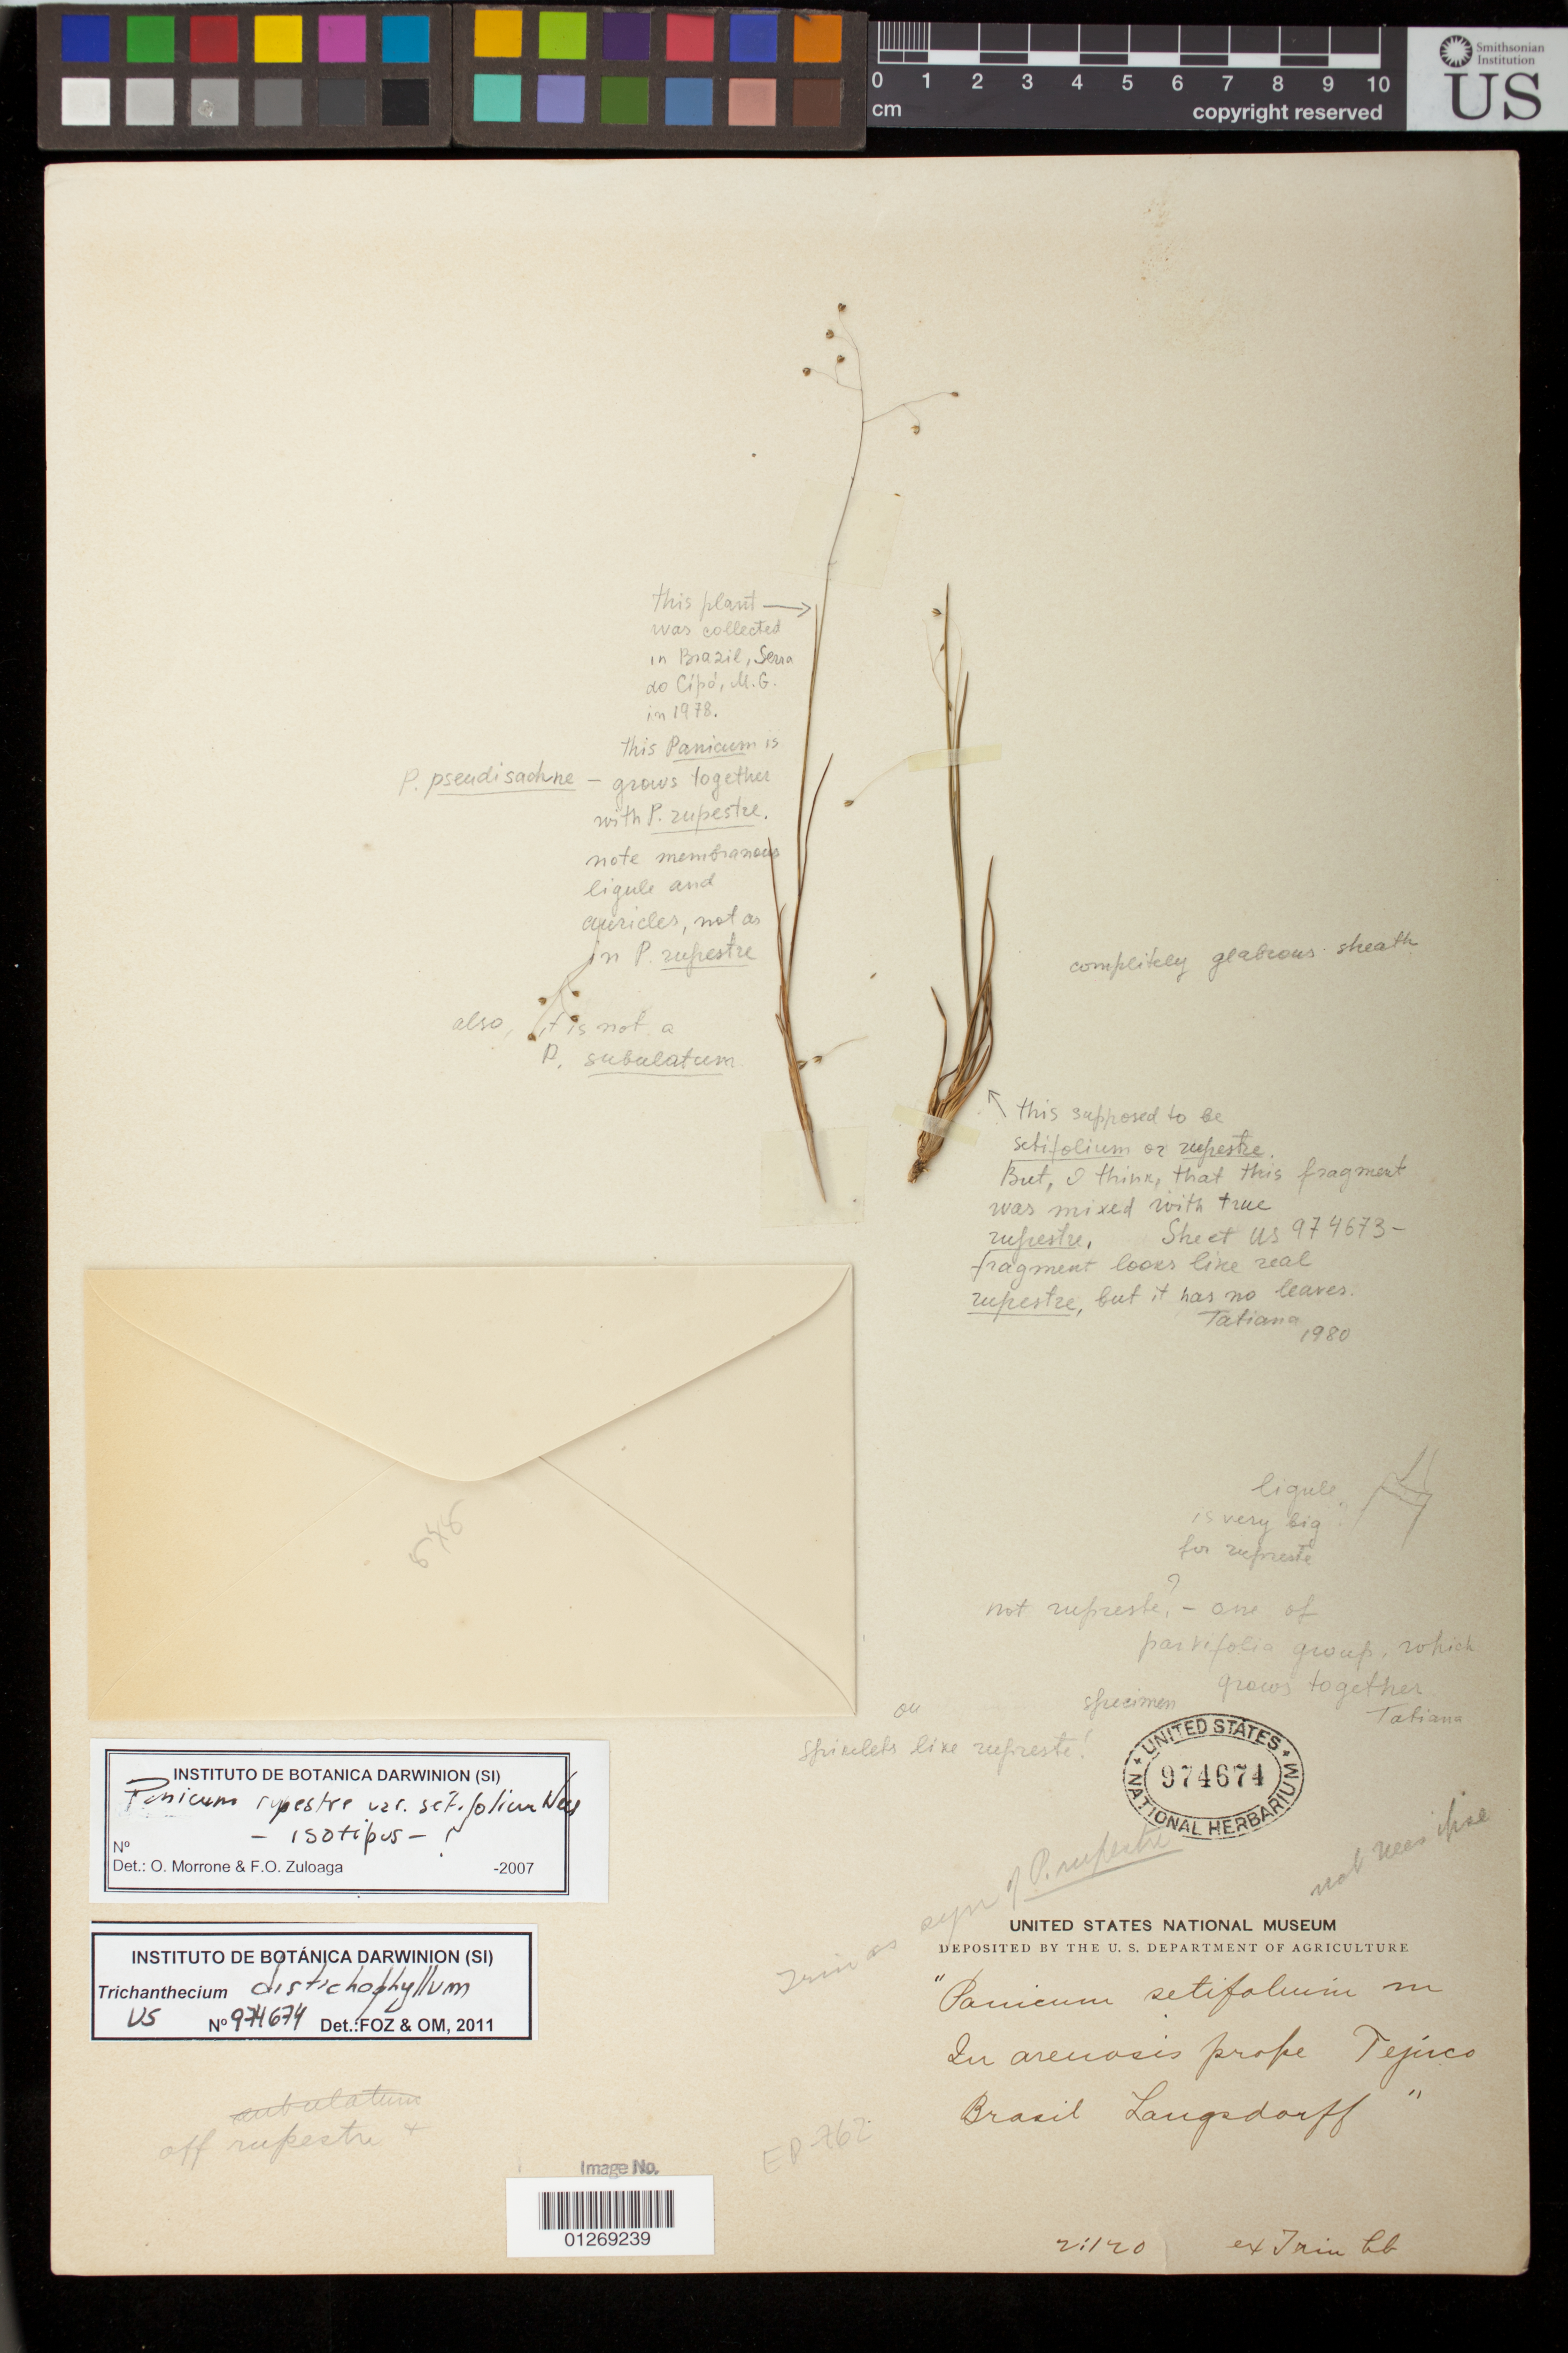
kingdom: Plantae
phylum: Tracheophyta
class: Liliopsida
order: Poales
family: Poaceae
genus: Panicum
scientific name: Panicum rupestre var. setifolium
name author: Nees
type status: Possible Type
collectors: G. H. von Langsdorff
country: Brazil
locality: Prope Tejuco.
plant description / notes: Fragmentary material of type specimen ex herb. Trin. but several elements apparently mounted on sheet, including an apparently spurious later addition (1978, attached with scotch tape!). Numerous notes on sheet.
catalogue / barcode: US 974674